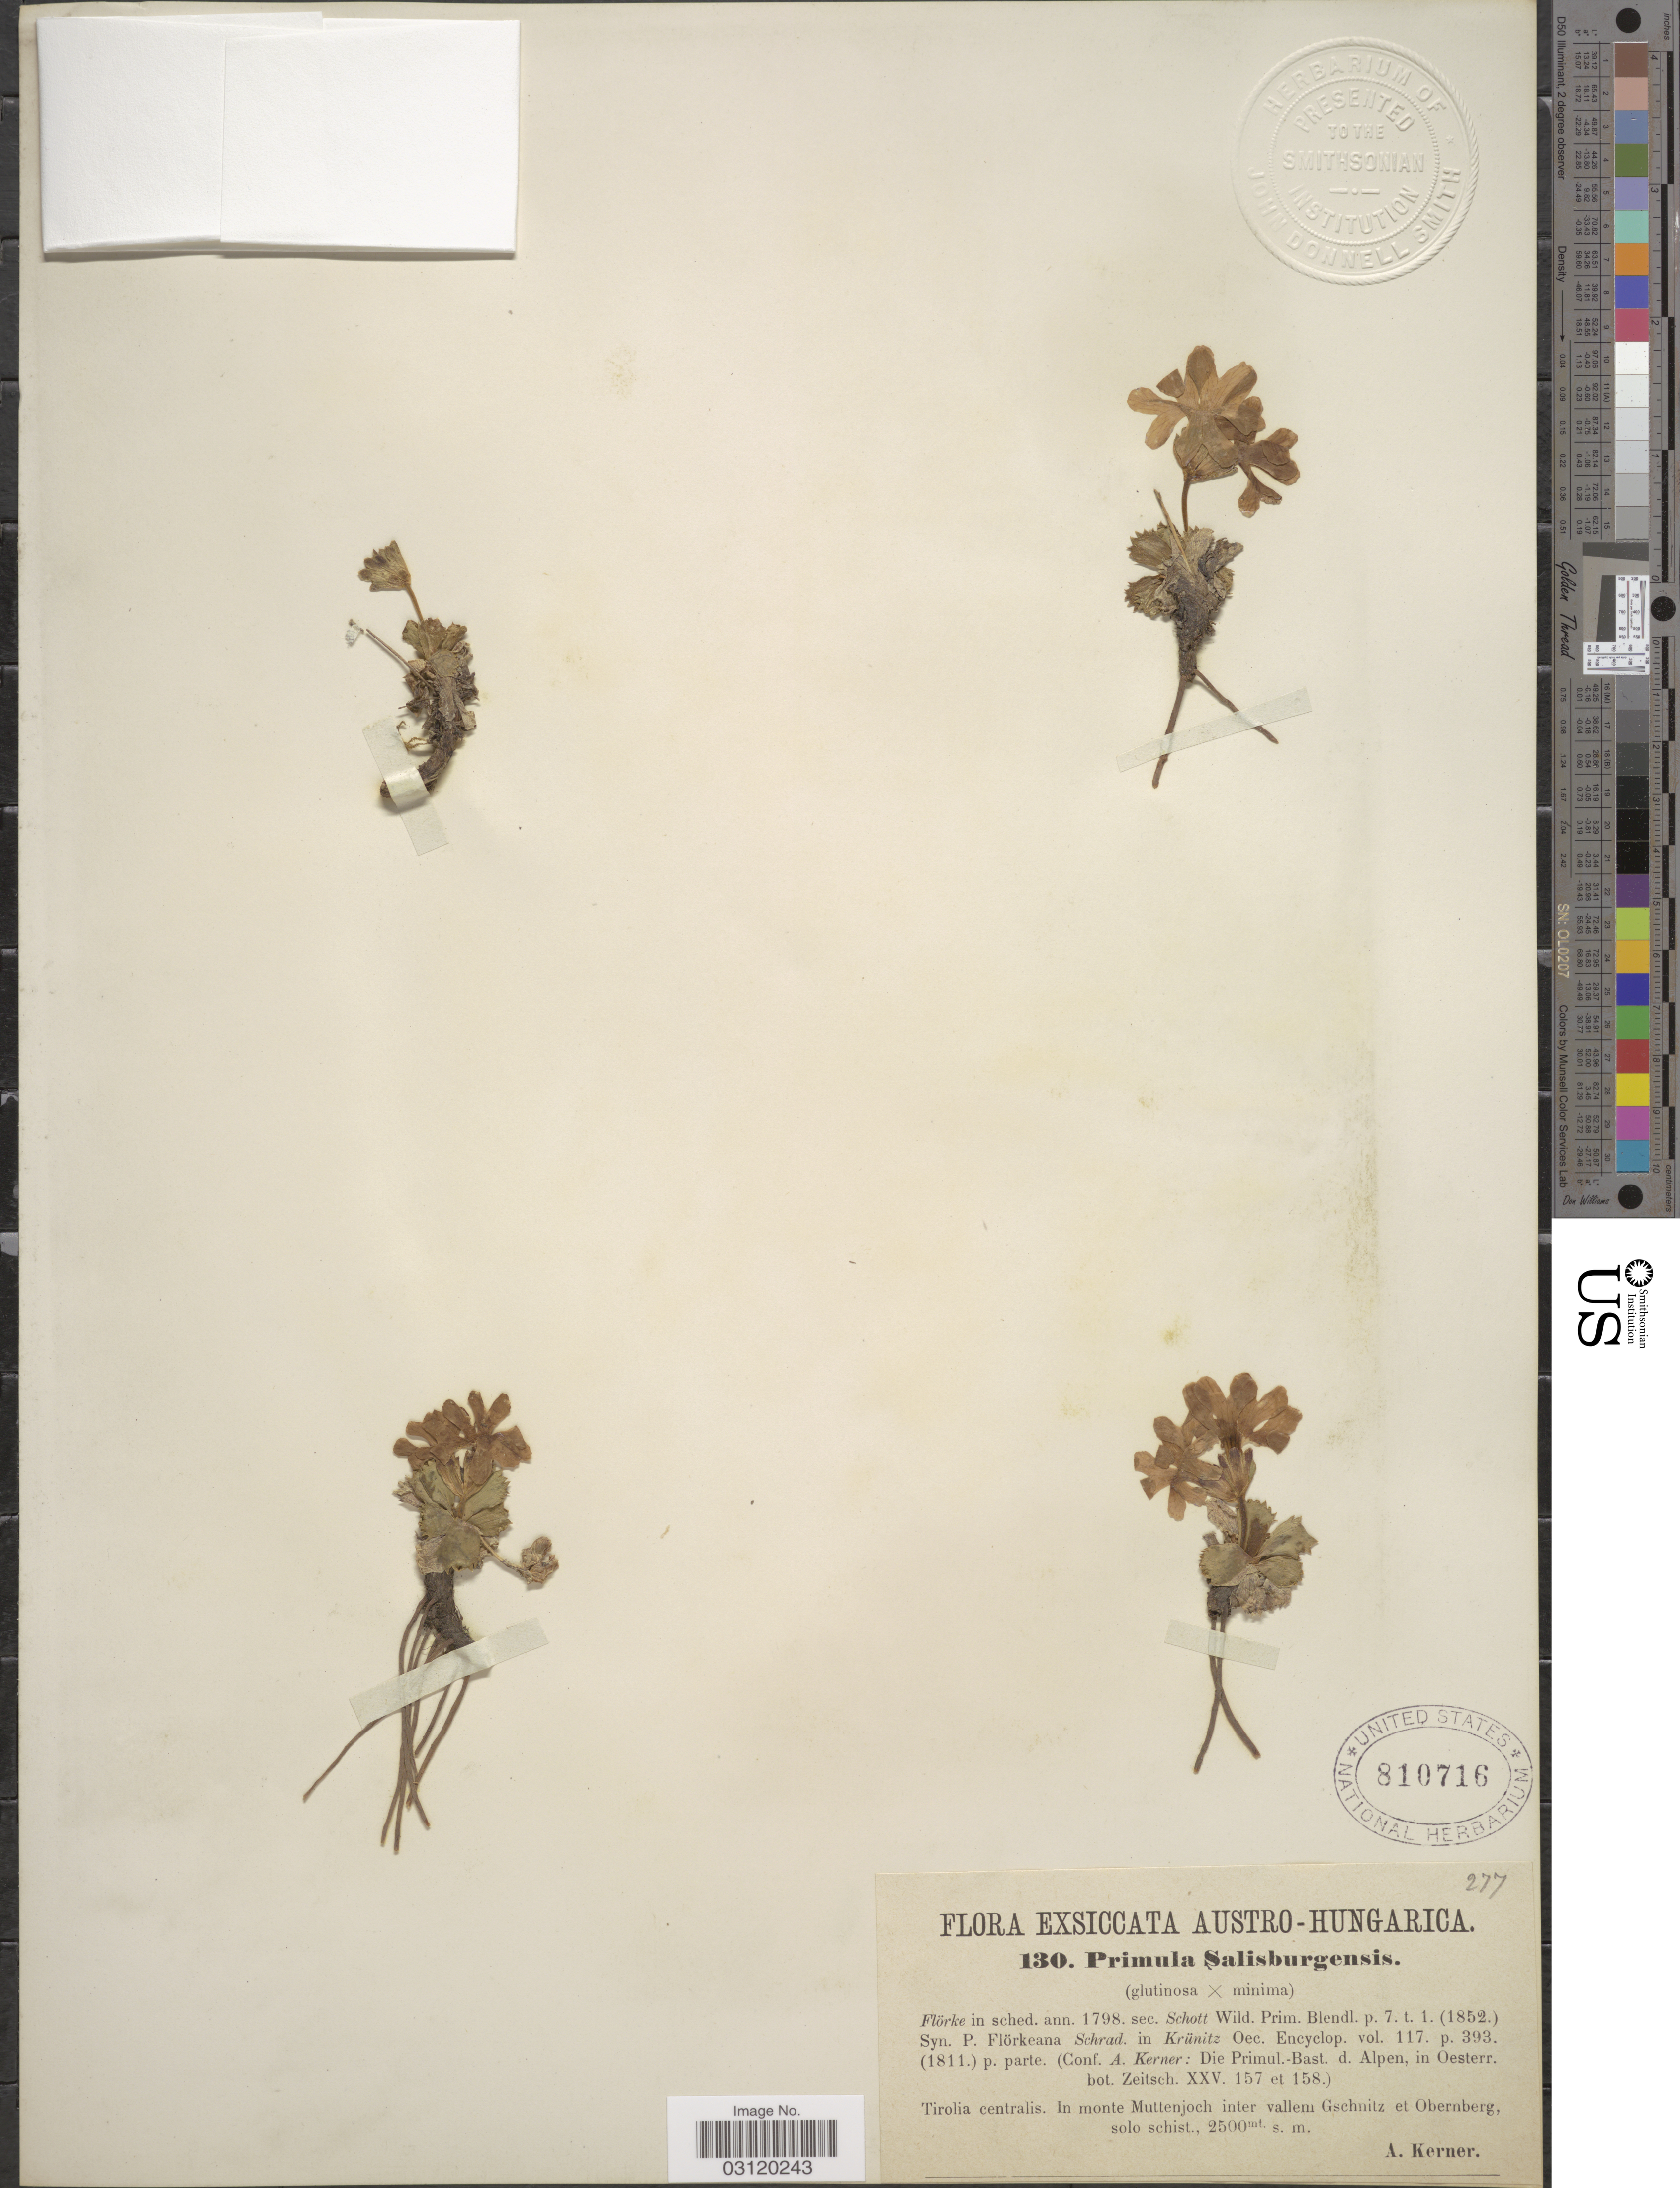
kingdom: Plantae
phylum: Tracheophyta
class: Magnoliopsida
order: Ericales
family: Primulaceae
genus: Primula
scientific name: Primula salisburgensis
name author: Willd. ex Schott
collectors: A. Kerner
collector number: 130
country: Austria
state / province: Tirol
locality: Tirolia centralis, In monte Muttenjoch inter vallem, Gschnitz et Obernberg, solo schist.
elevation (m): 2500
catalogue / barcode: US 810716